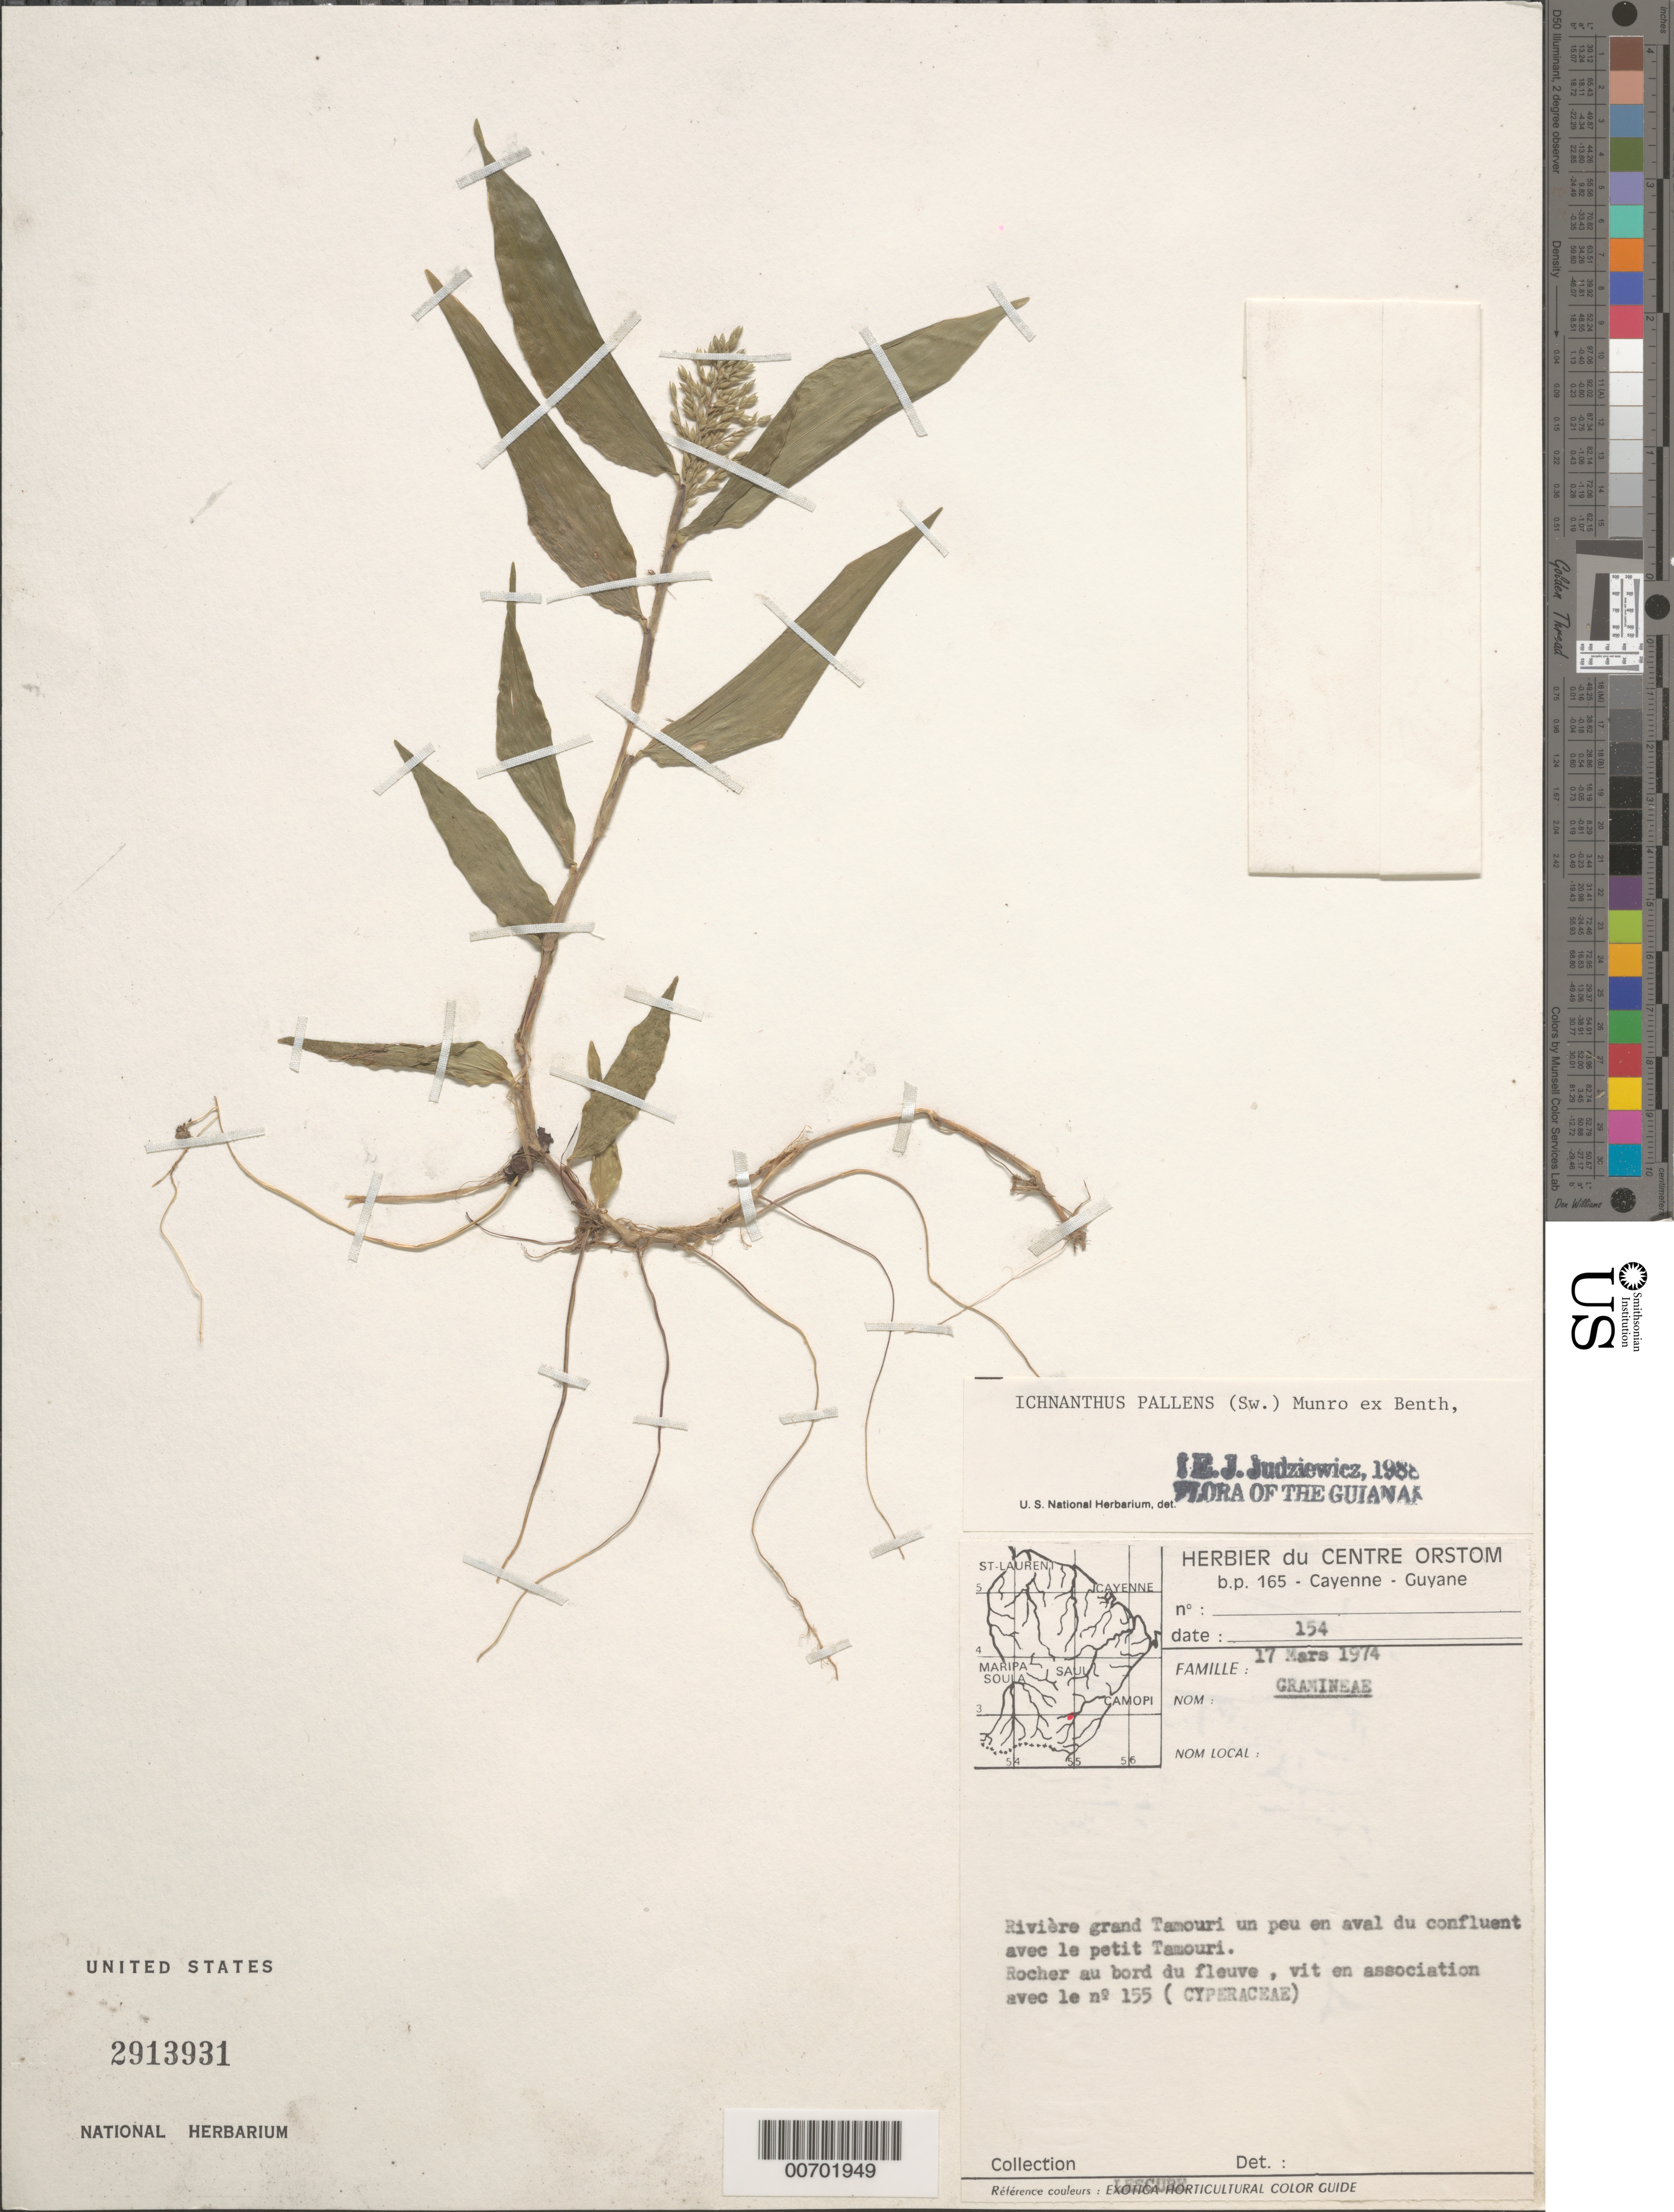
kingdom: Plantae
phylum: Tracheophyta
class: Liliopsida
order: Poales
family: Poaceae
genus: Ichnanthus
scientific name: Ichnanthus pallens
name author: (Sw.) Munro ex Benth.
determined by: Monton, --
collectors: J.-P. Lescure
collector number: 154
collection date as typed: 17-Mar-74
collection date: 1974-03-17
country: French Guiana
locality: Rivière Grand Tamouri, un peu en aval du confluent avec le petit Tamouri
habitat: Rocher au bord du fleuve, vit en association avec le #155 (Cyperaceae)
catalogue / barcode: US 2913931